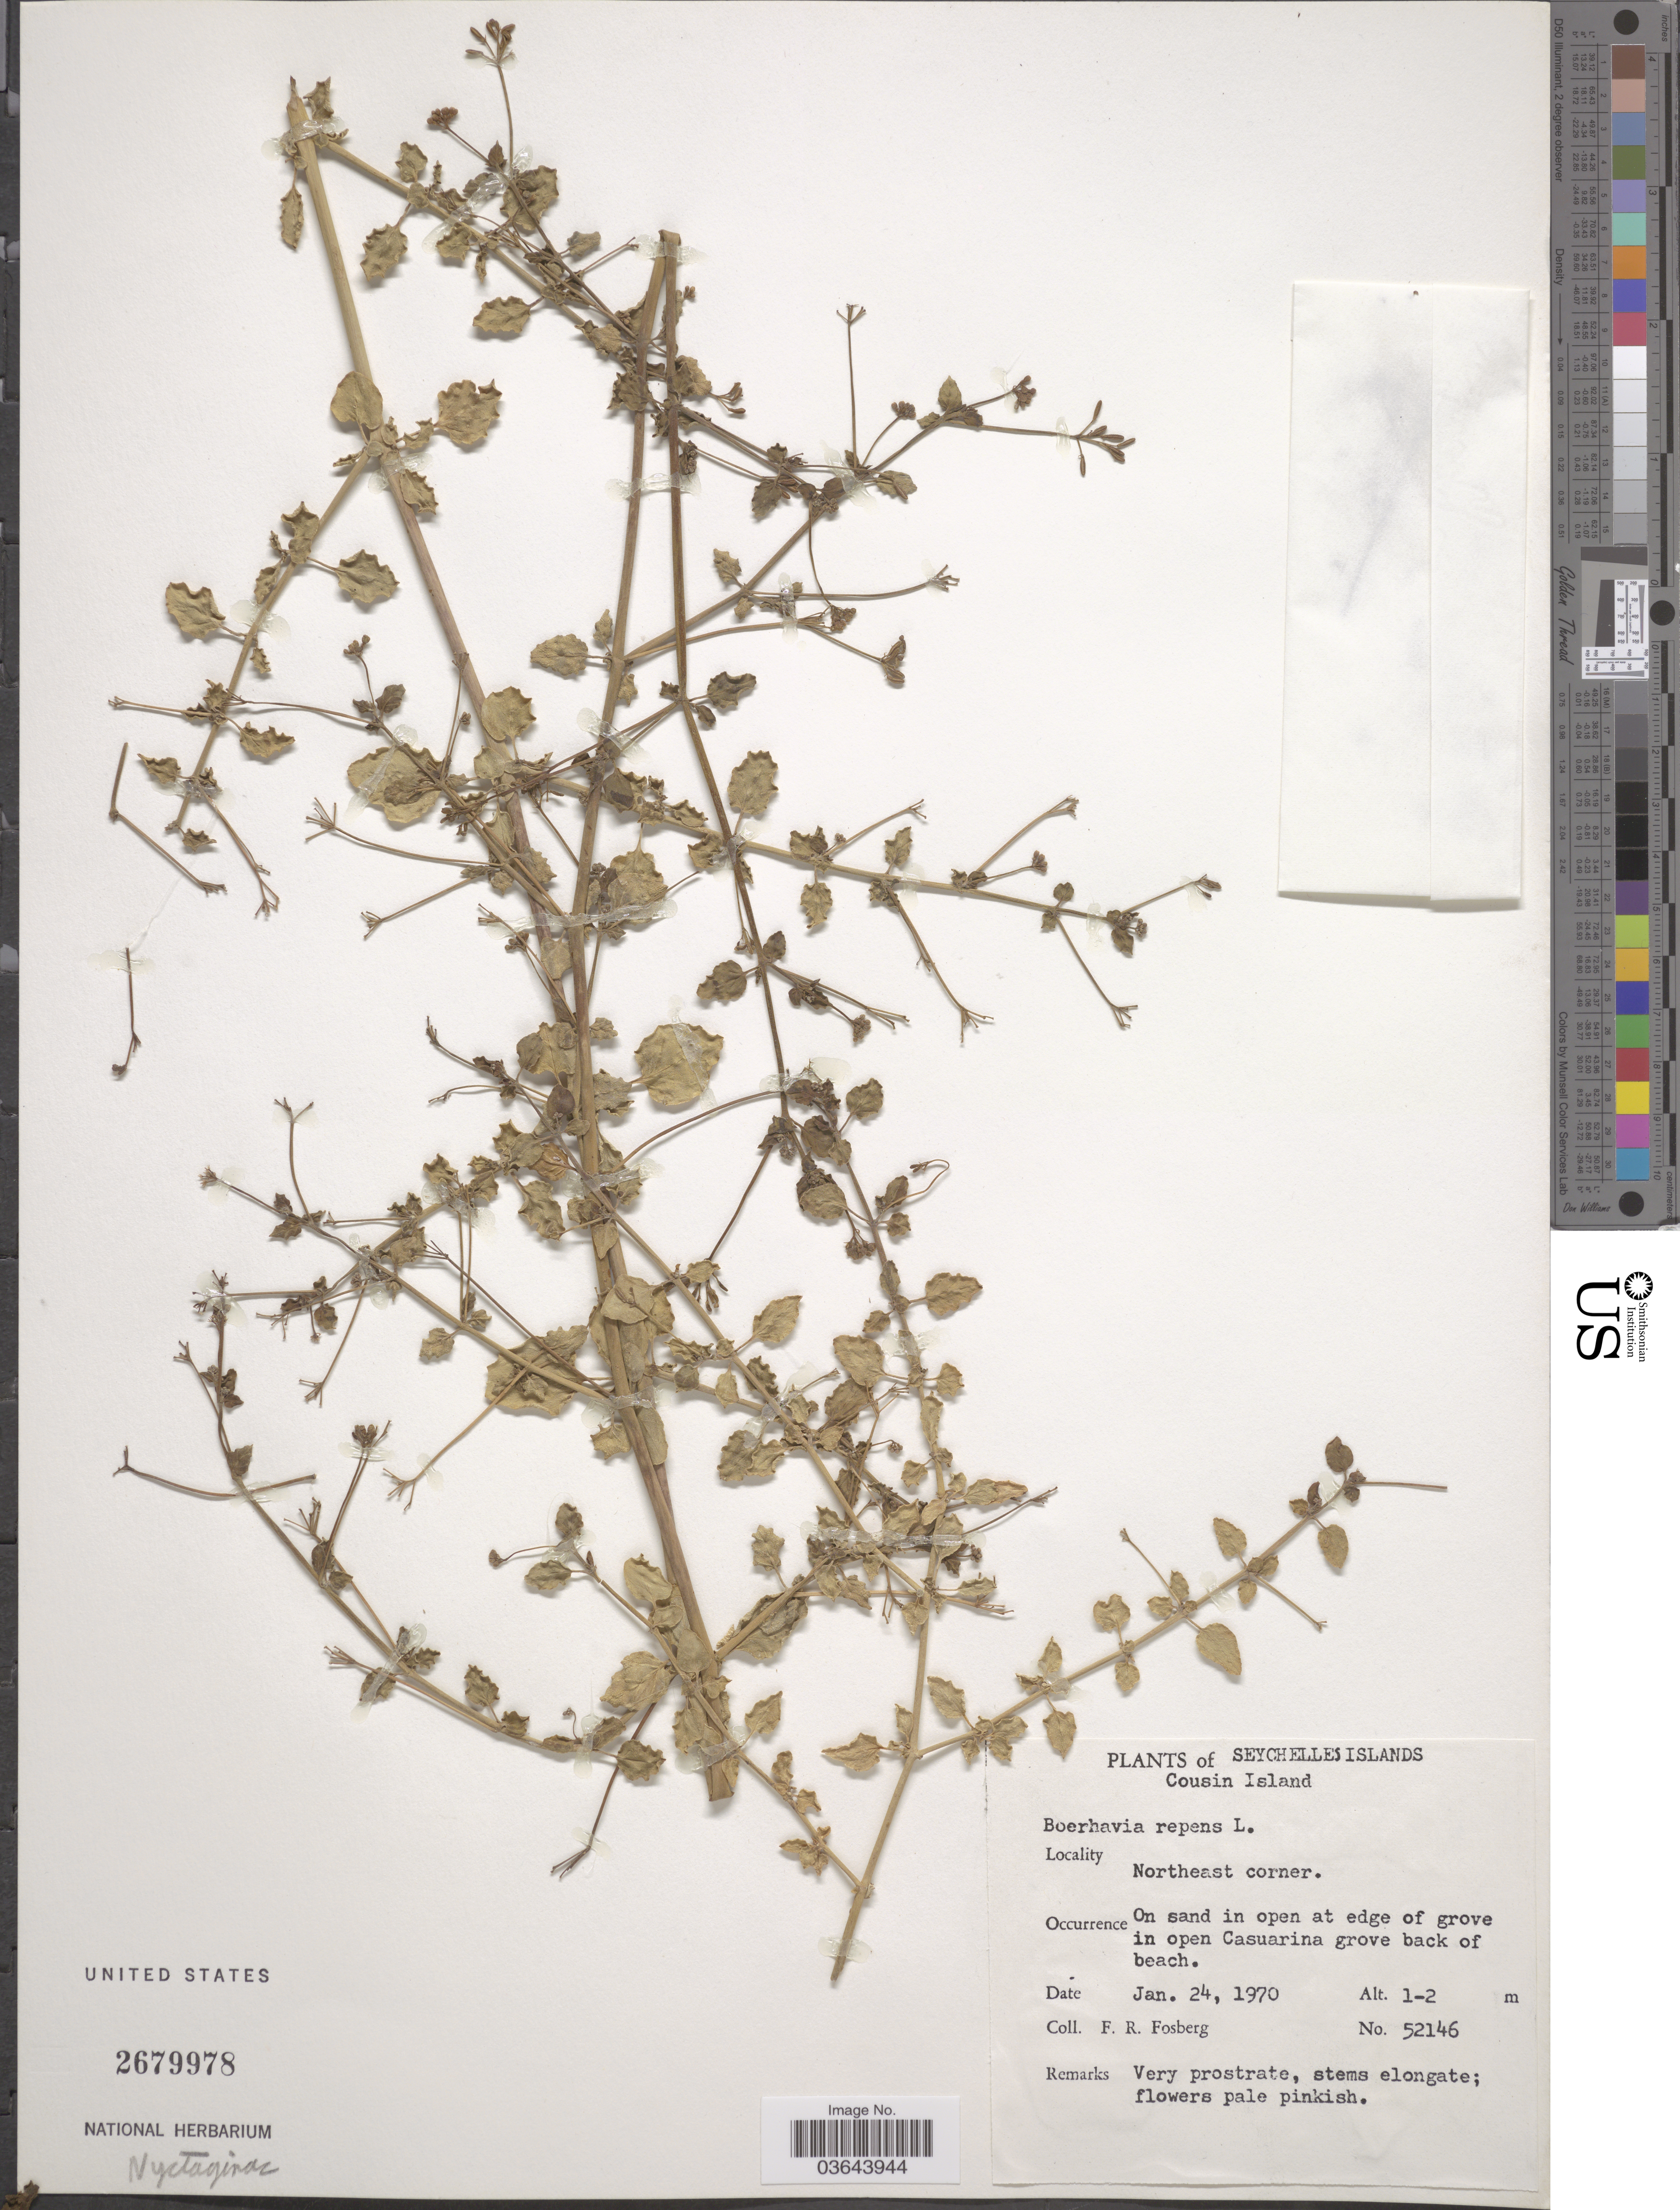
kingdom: Plantae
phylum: Tracheophyta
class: Magnoliopsida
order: Caryophyllales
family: Nyctaginaceae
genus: Boerhavia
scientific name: Boerhavia repens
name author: L.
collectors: F. R. Fosberg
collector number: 52146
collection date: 1970-01-24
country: Seychelles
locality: Cousin Island. Northeast corner.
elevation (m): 1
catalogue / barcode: US 2679978